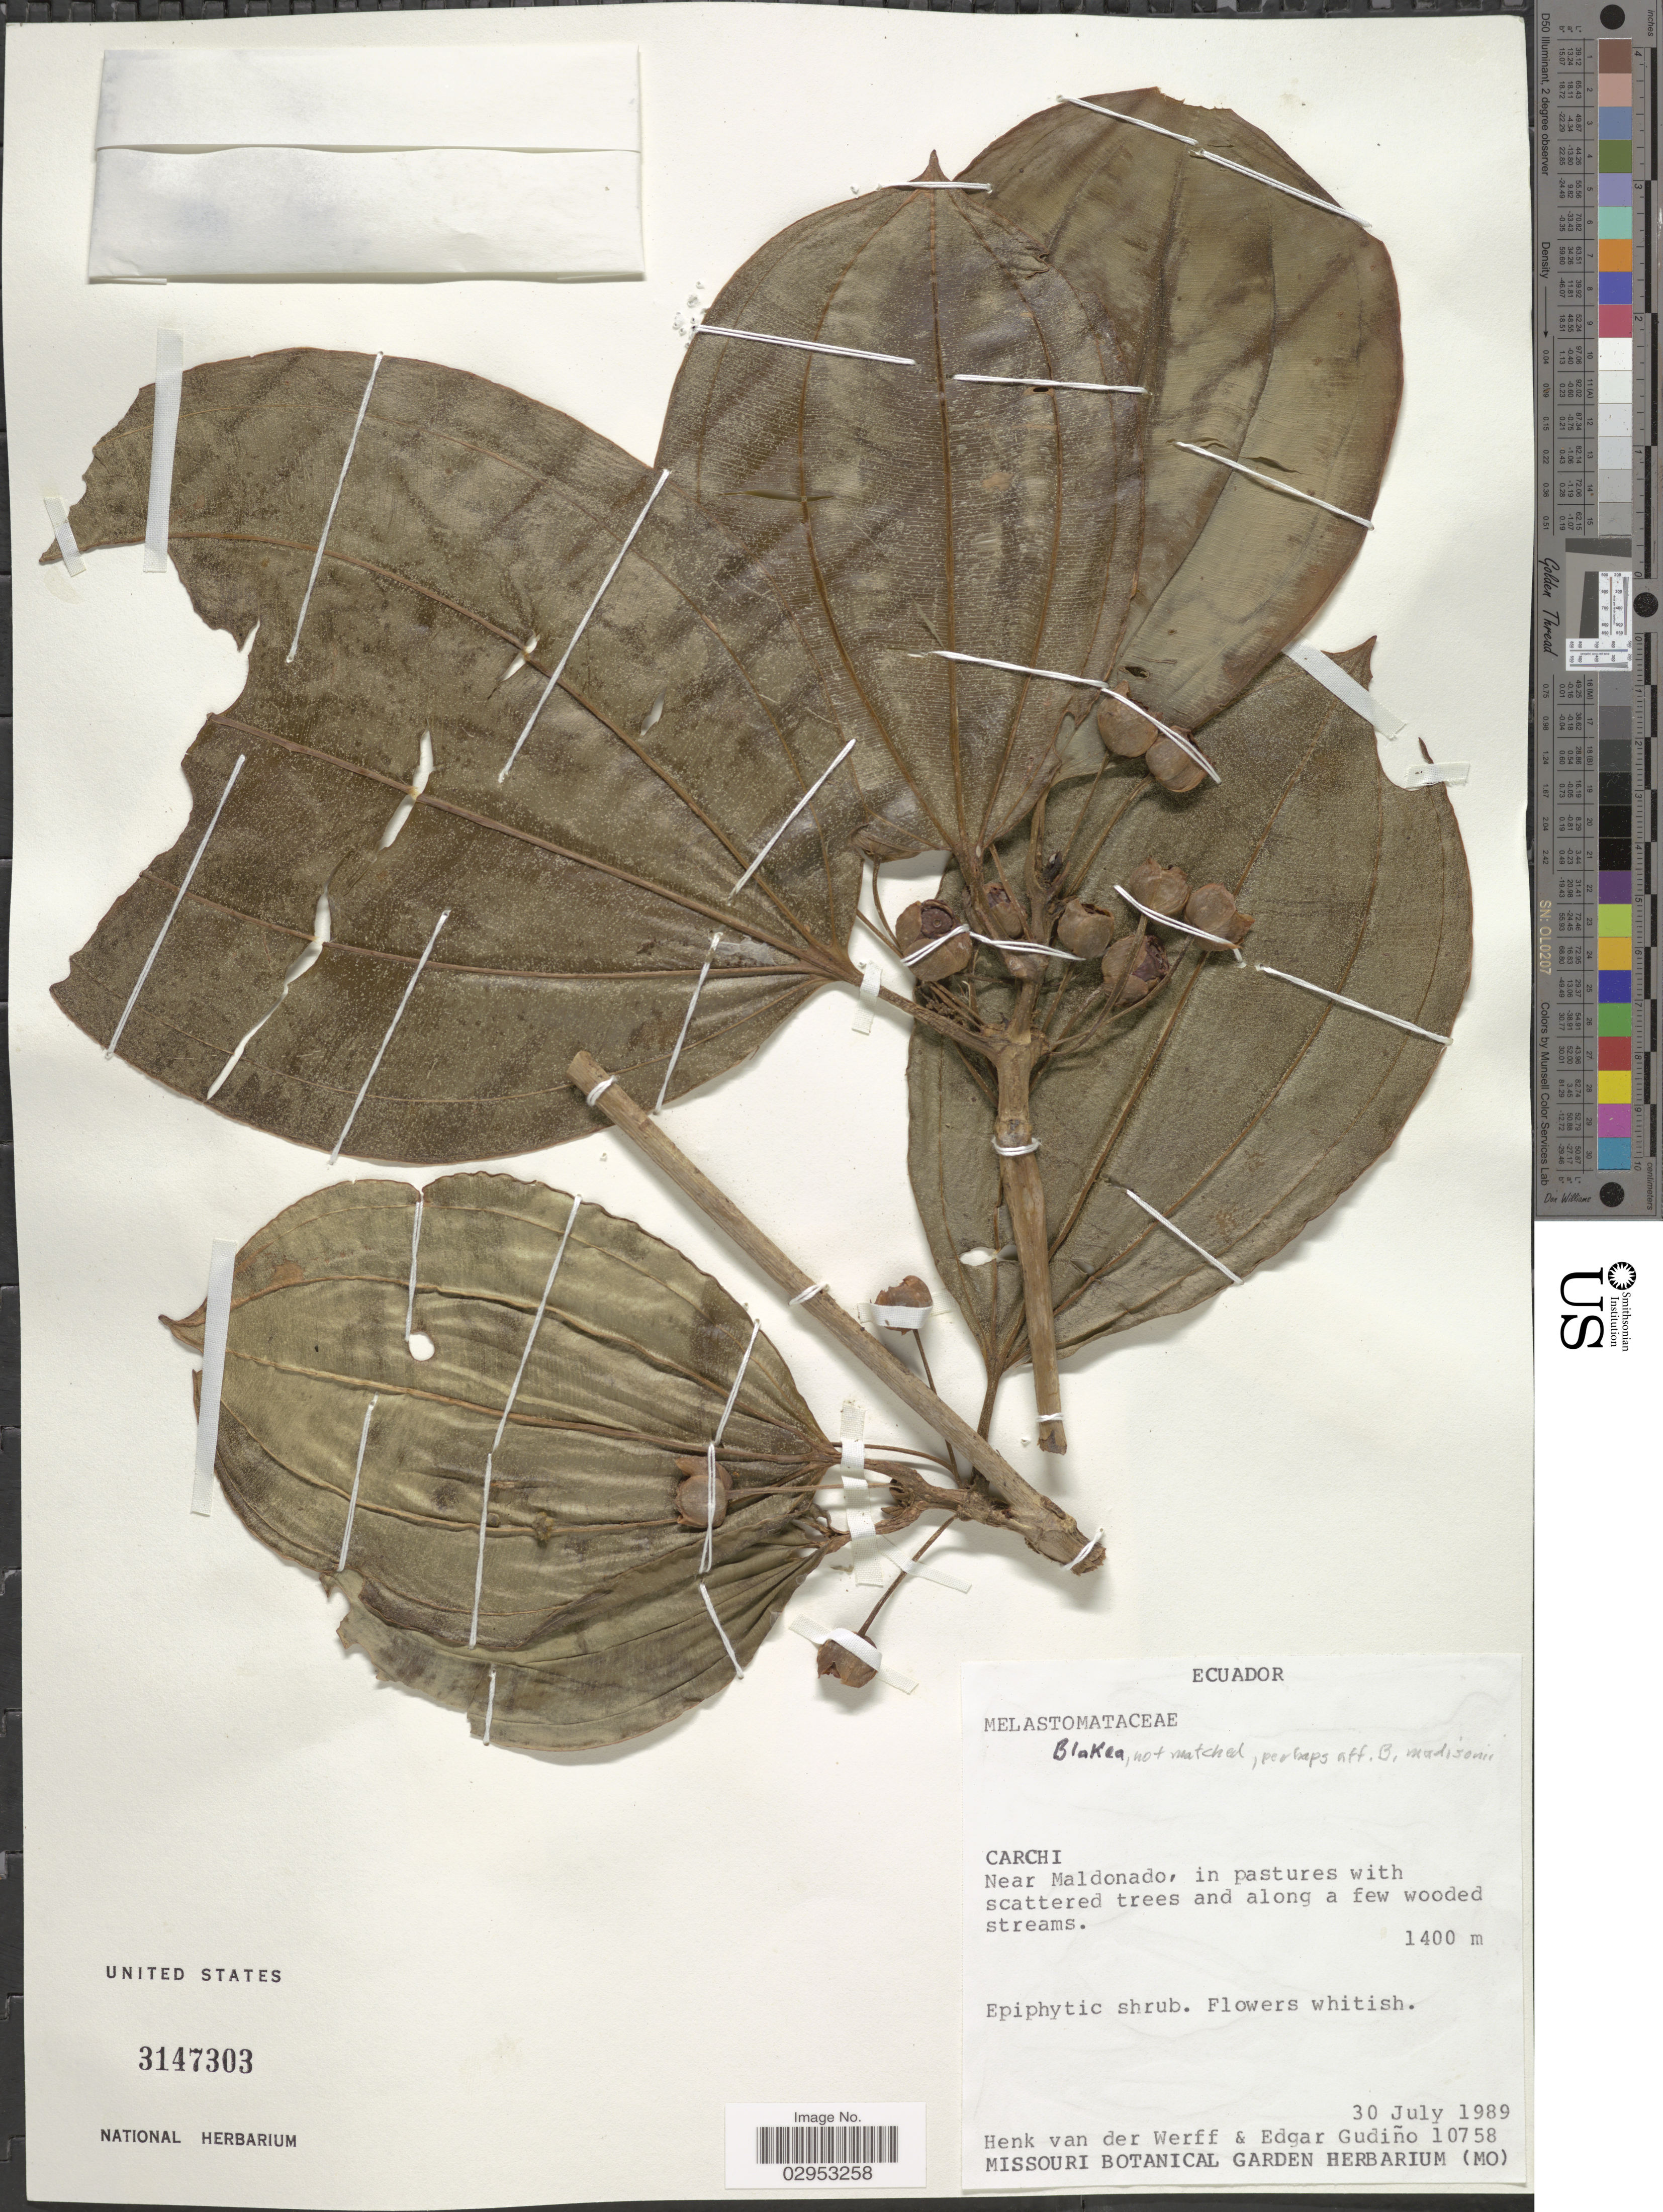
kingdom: Plantae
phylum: Tracheophyta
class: Magnoliopsida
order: Myrtales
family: Melastomataceae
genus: Blakea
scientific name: Blakea punctulata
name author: (Triana) Wurdack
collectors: H. van der Werff & E. Gudiño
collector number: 10758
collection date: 1989-07-30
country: Ecuador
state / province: Carchi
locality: Near Maldonado.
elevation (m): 1400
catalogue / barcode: US 3147303